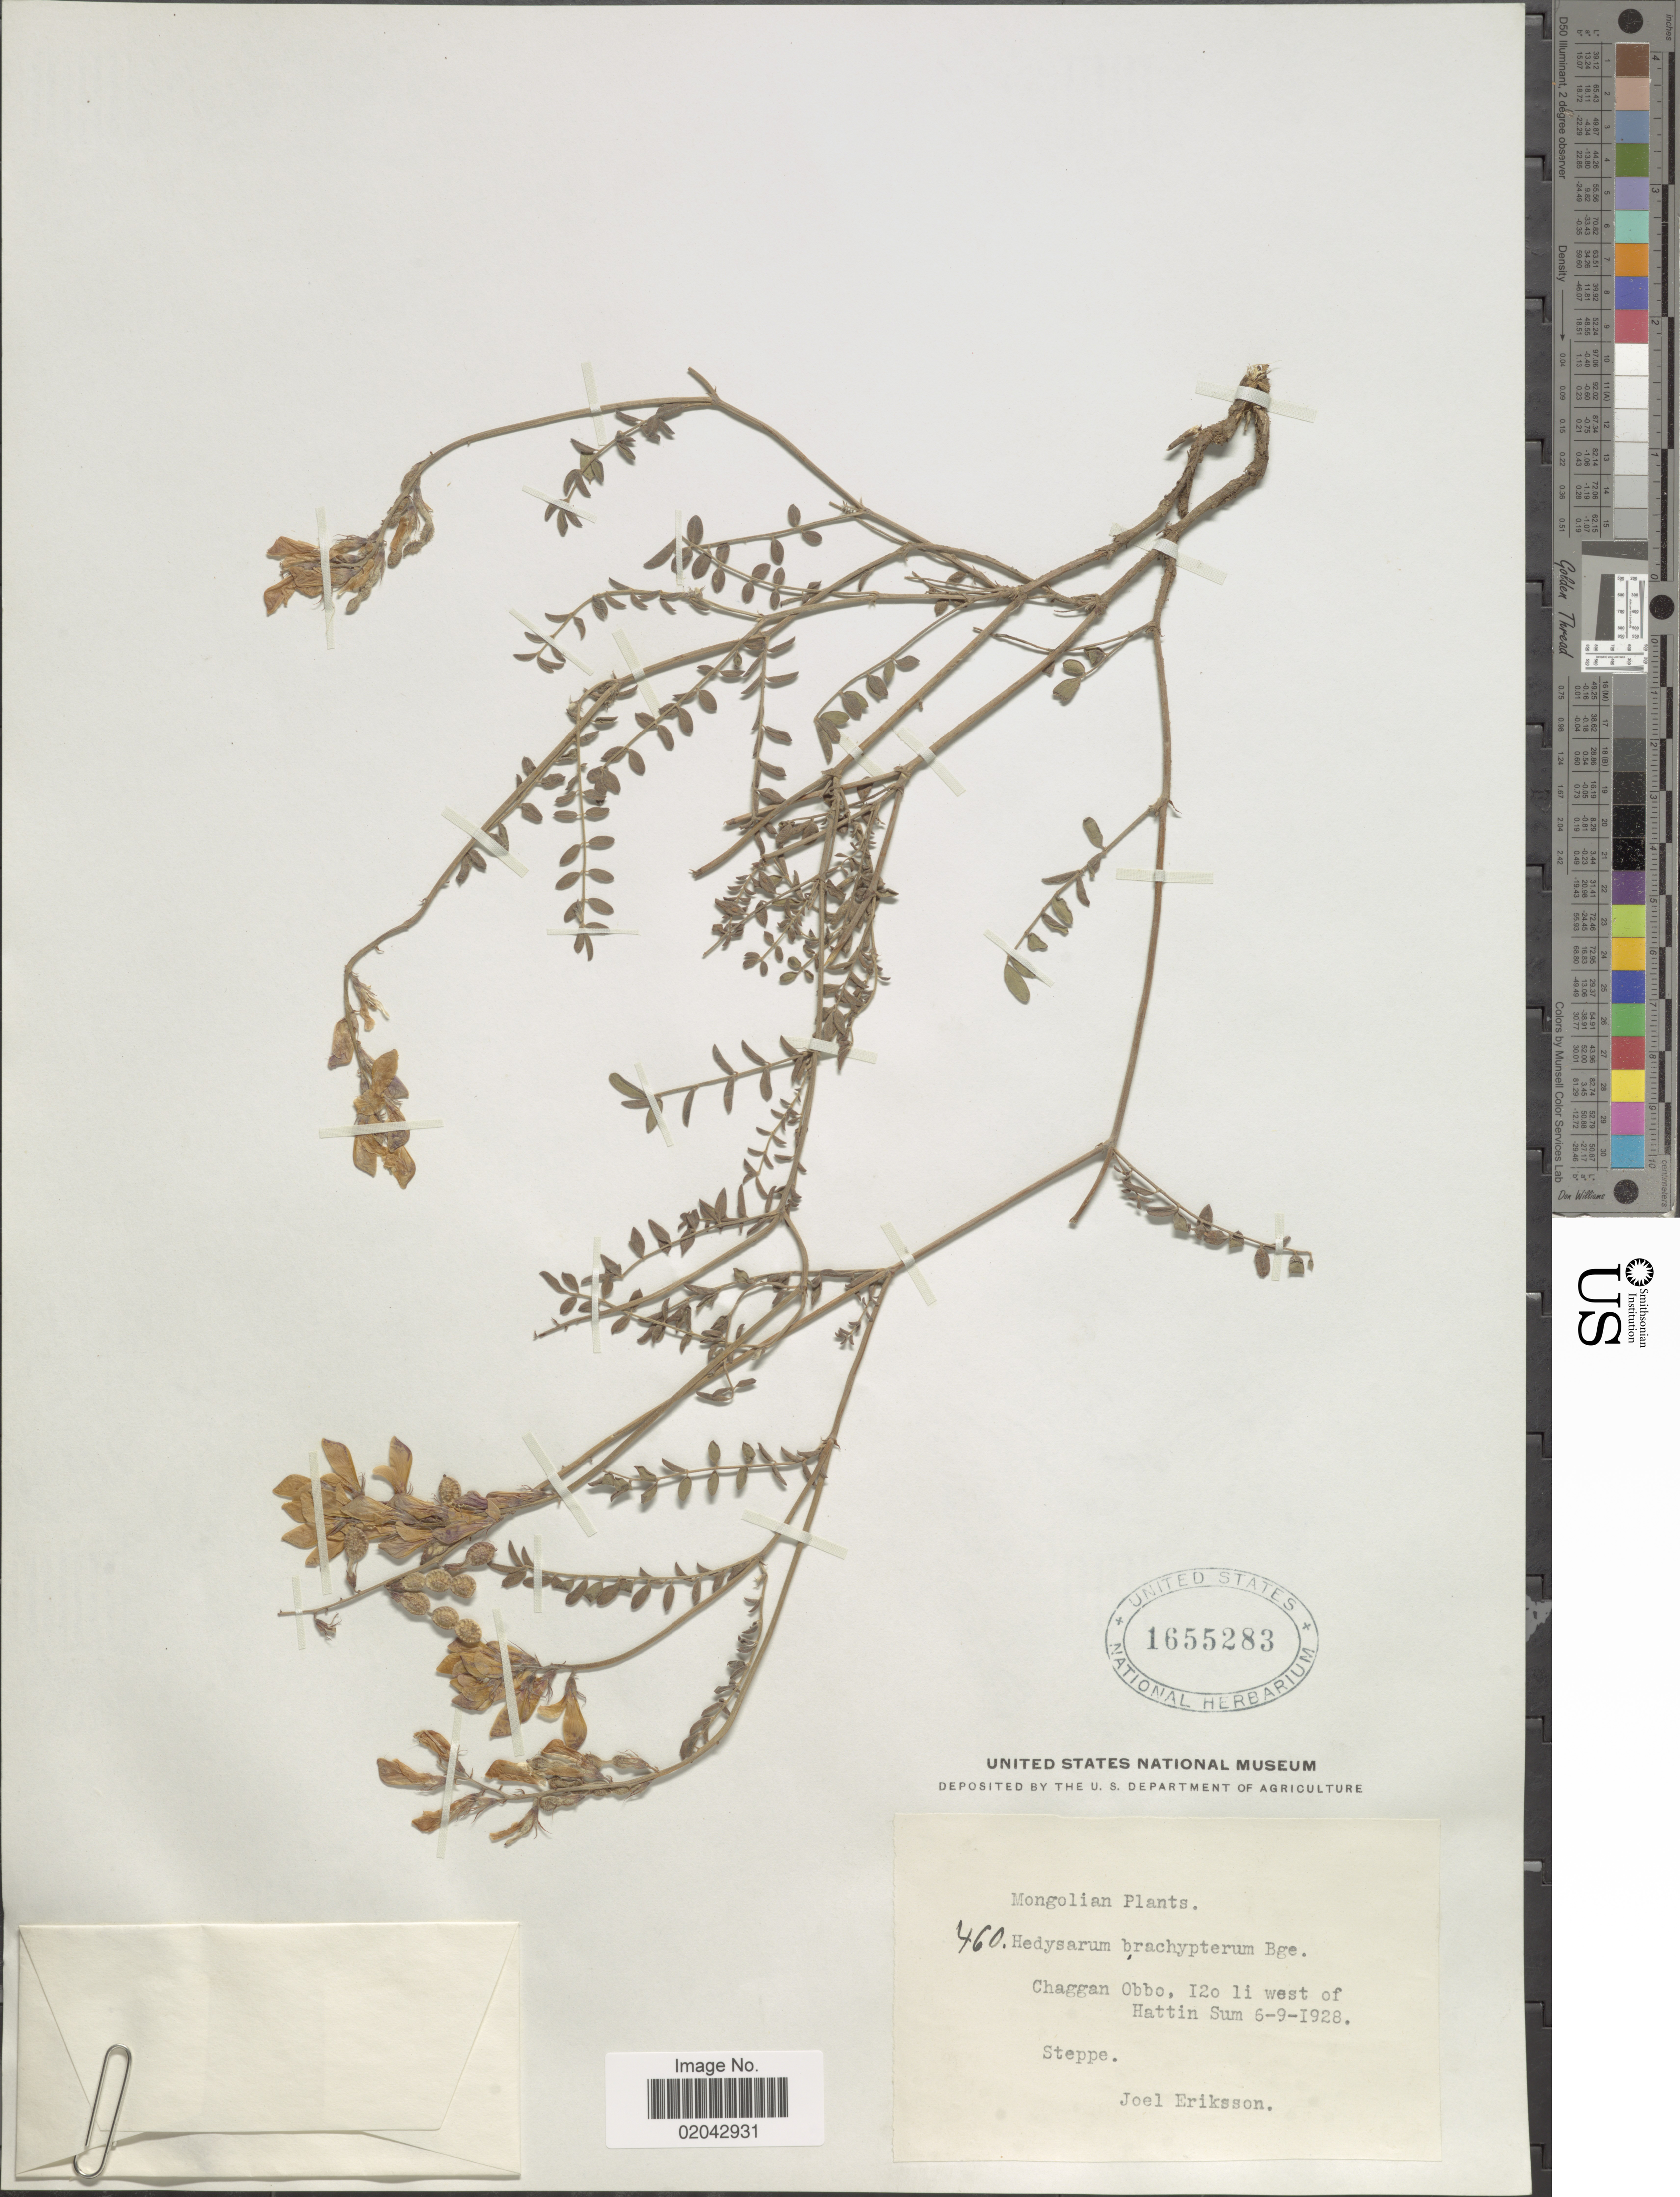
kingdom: Plantae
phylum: Tracheophyta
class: Magnoliopsida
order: Fabales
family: Fabaceae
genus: Hedysarum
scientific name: Hedysarum brachypterum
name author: Bunge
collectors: J. Eriksson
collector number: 460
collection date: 1928-09-06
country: Mongolia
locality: Chaggan Obbo, 120 li west of Hattin Sum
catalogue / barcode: US 1655283